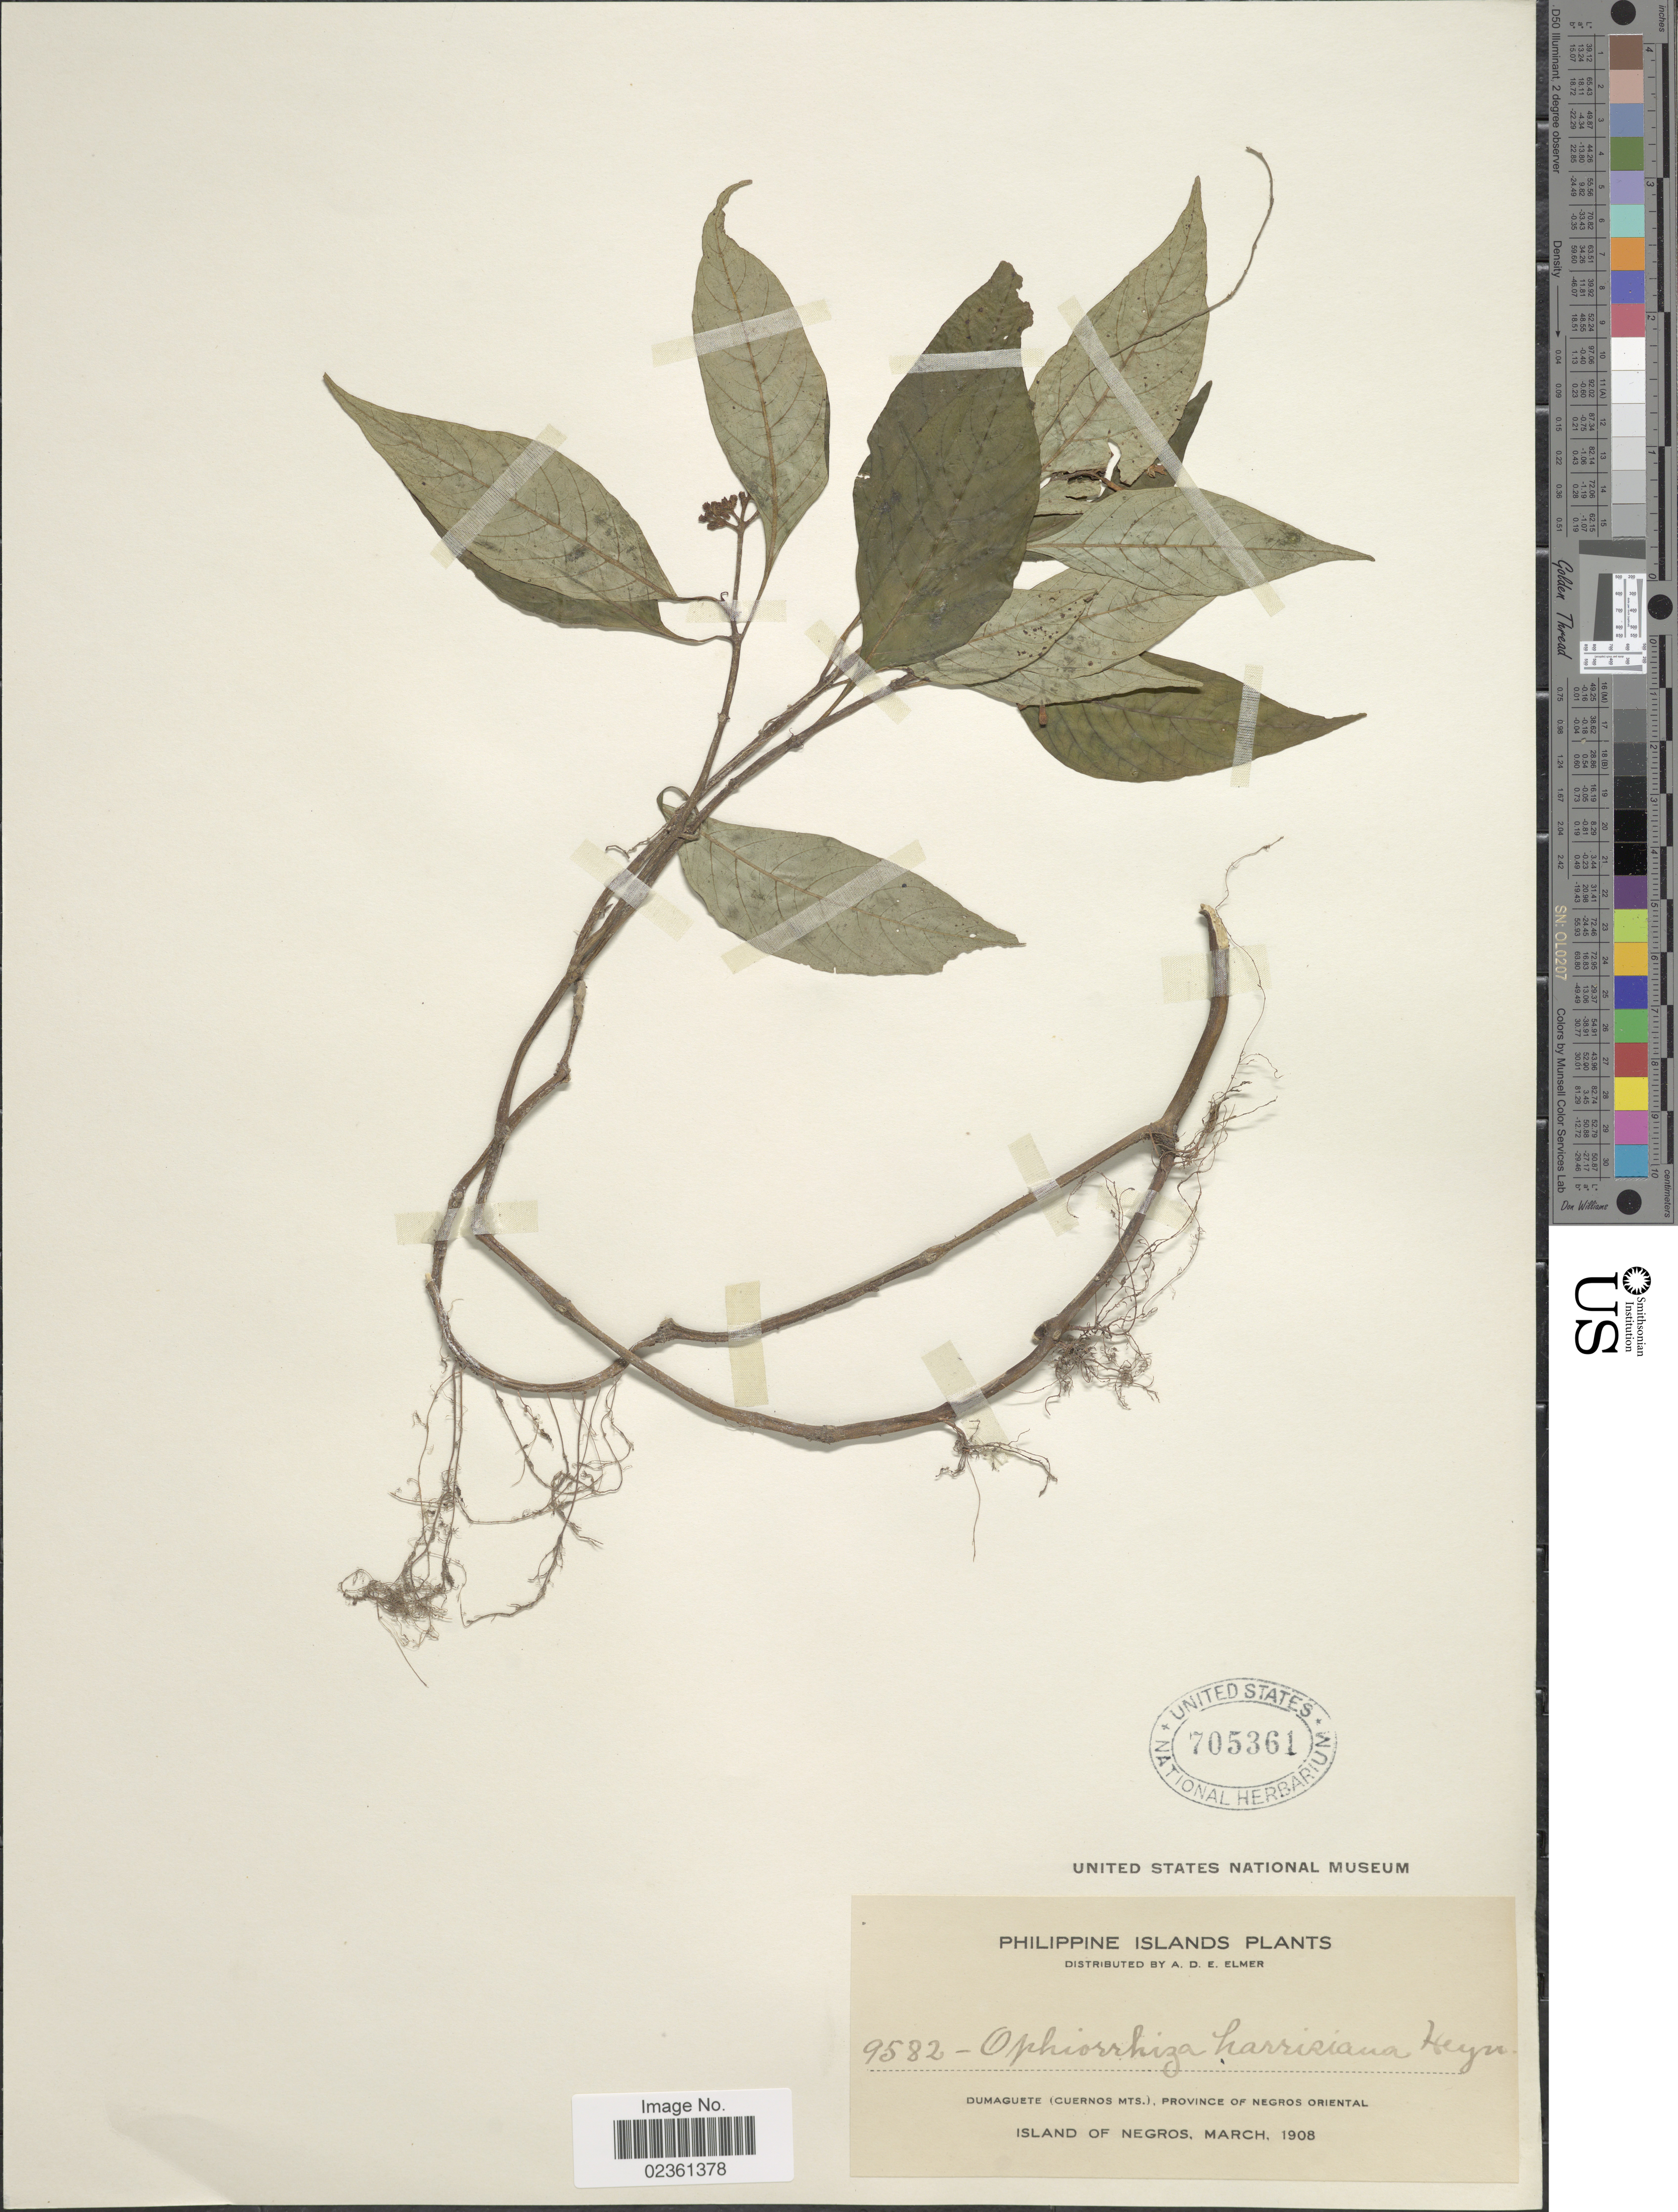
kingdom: Plantae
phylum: Tracheophyta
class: Magnoliopsida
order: Gentianales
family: Rubiaceae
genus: Ophiorrhiza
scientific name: Ophiorrhiza oblongifolia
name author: DC.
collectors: A. D. E. Elmer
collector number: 9582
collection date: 1908-03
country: Philippines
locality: Philippine Islands, Dumaguete (Cuernos Mts.), Province of Negros Oriental, Island of Negros.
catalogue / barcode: US 705361